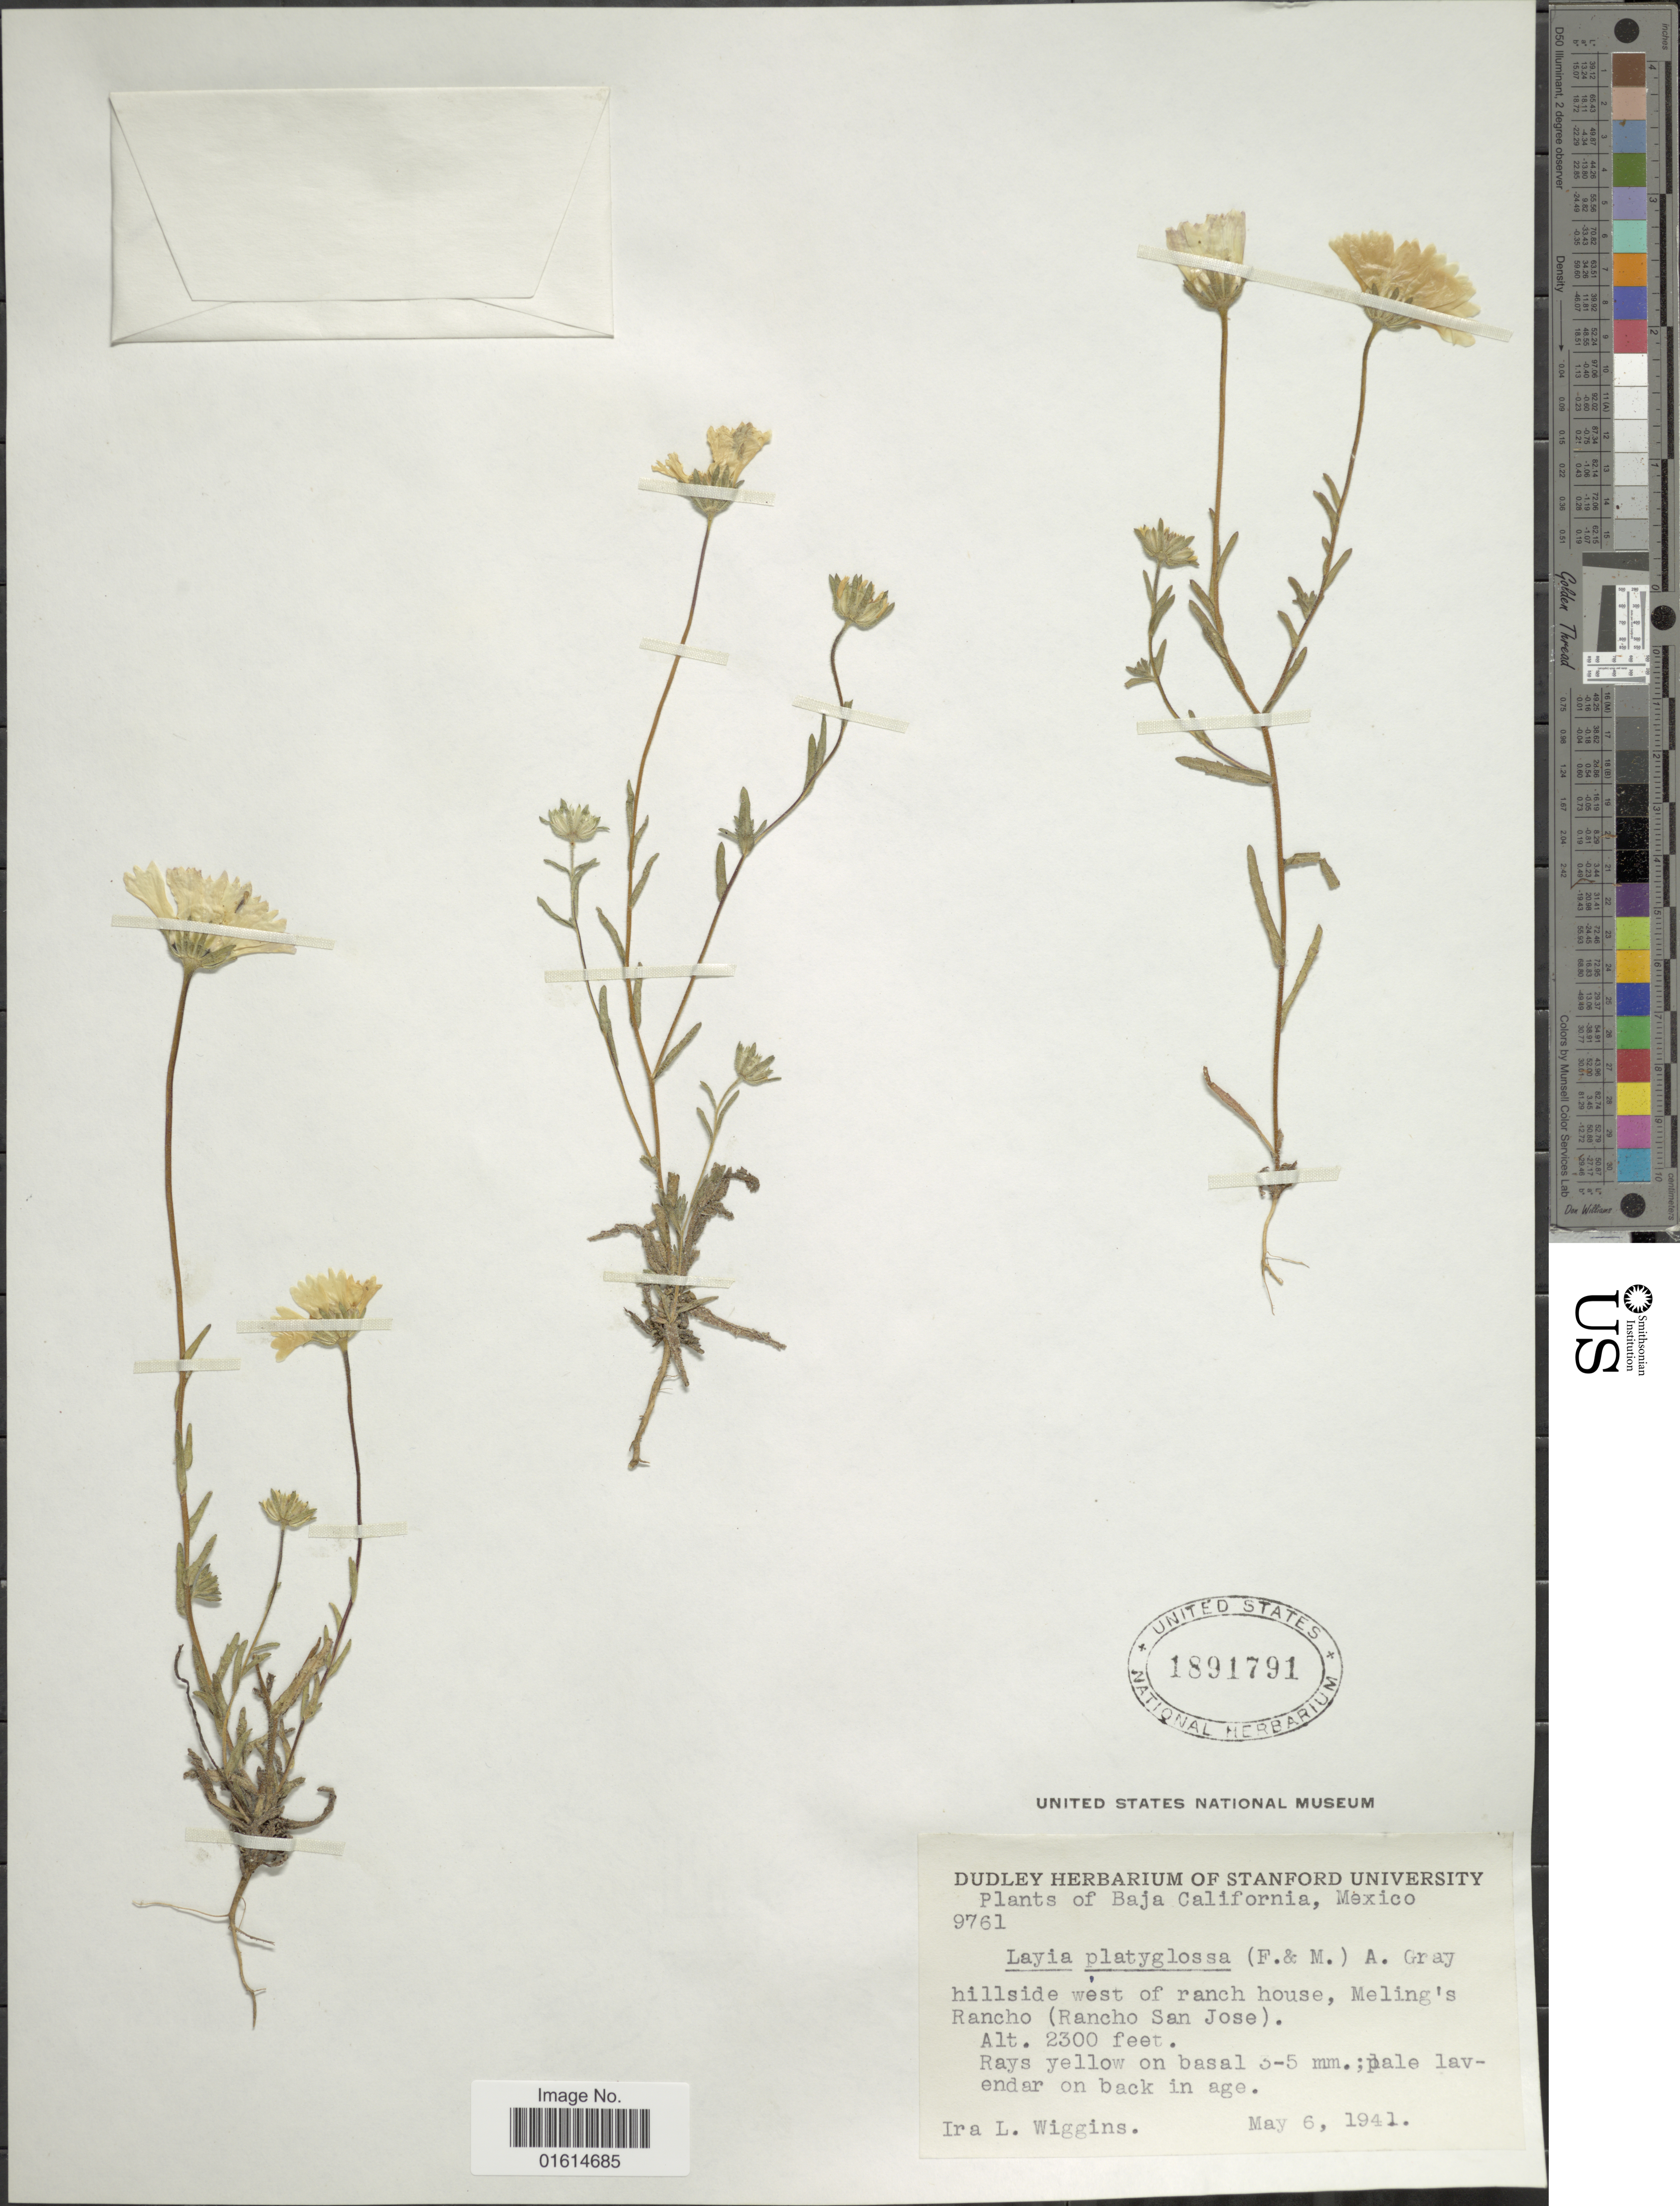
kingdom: Plantae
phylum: Tracheophyta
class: Magnoliopsida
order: Asterales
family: Asteraceae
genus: Layia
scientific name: Layia platyglossa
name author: (Fisch.) A. Gray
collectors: I. L. Wiggins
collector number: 9761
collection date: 1941-05-06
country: Mexico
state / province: Baja California Norte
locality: Hillsides west of ranch house, Meling's Rancho (Rancho San Jose)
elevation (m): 701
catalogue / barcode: US 1891791